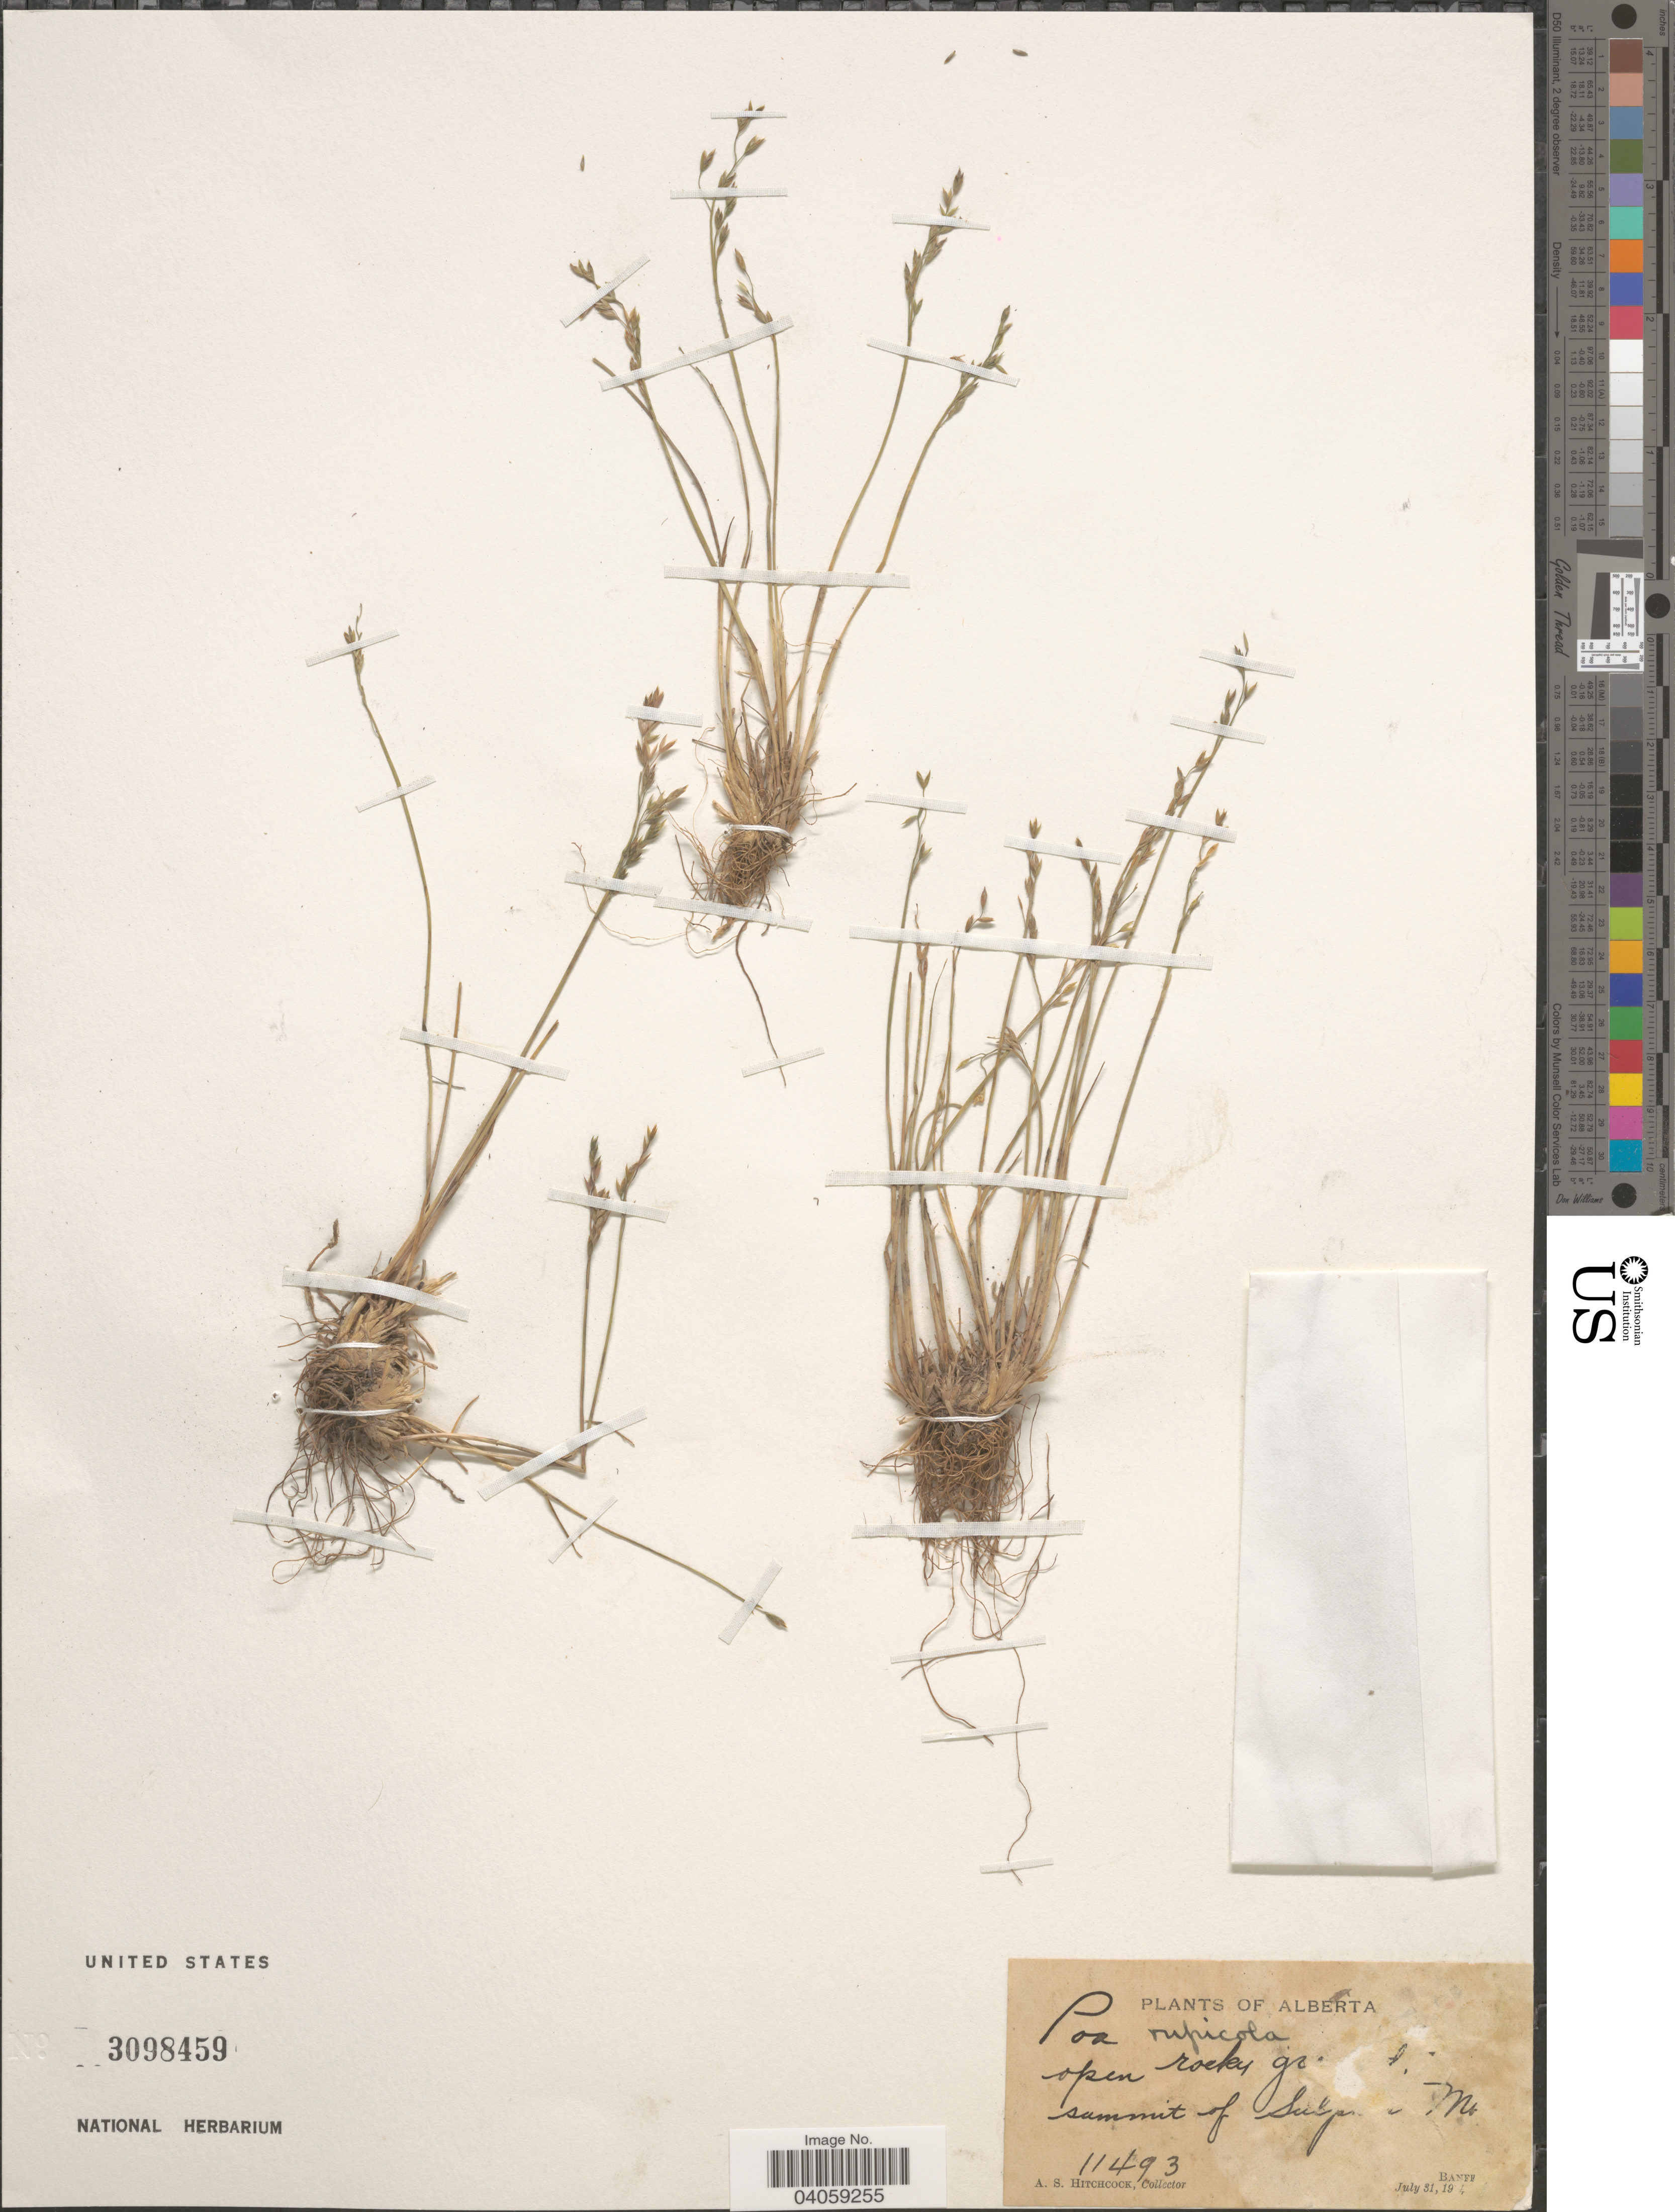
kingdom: Plantae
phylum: Tracheophyta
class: Liliopsida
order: Poales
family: Poaceae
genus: Poa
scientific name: Poa glauca subsp. rupicola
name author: (Nash) W.A. Weber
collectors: A. S. Hitchcock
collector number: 11493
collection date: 1904-07-31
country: Canada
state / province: Alberta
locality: Summit of Sulphur Mt. Banff.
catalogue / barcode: US 3098459